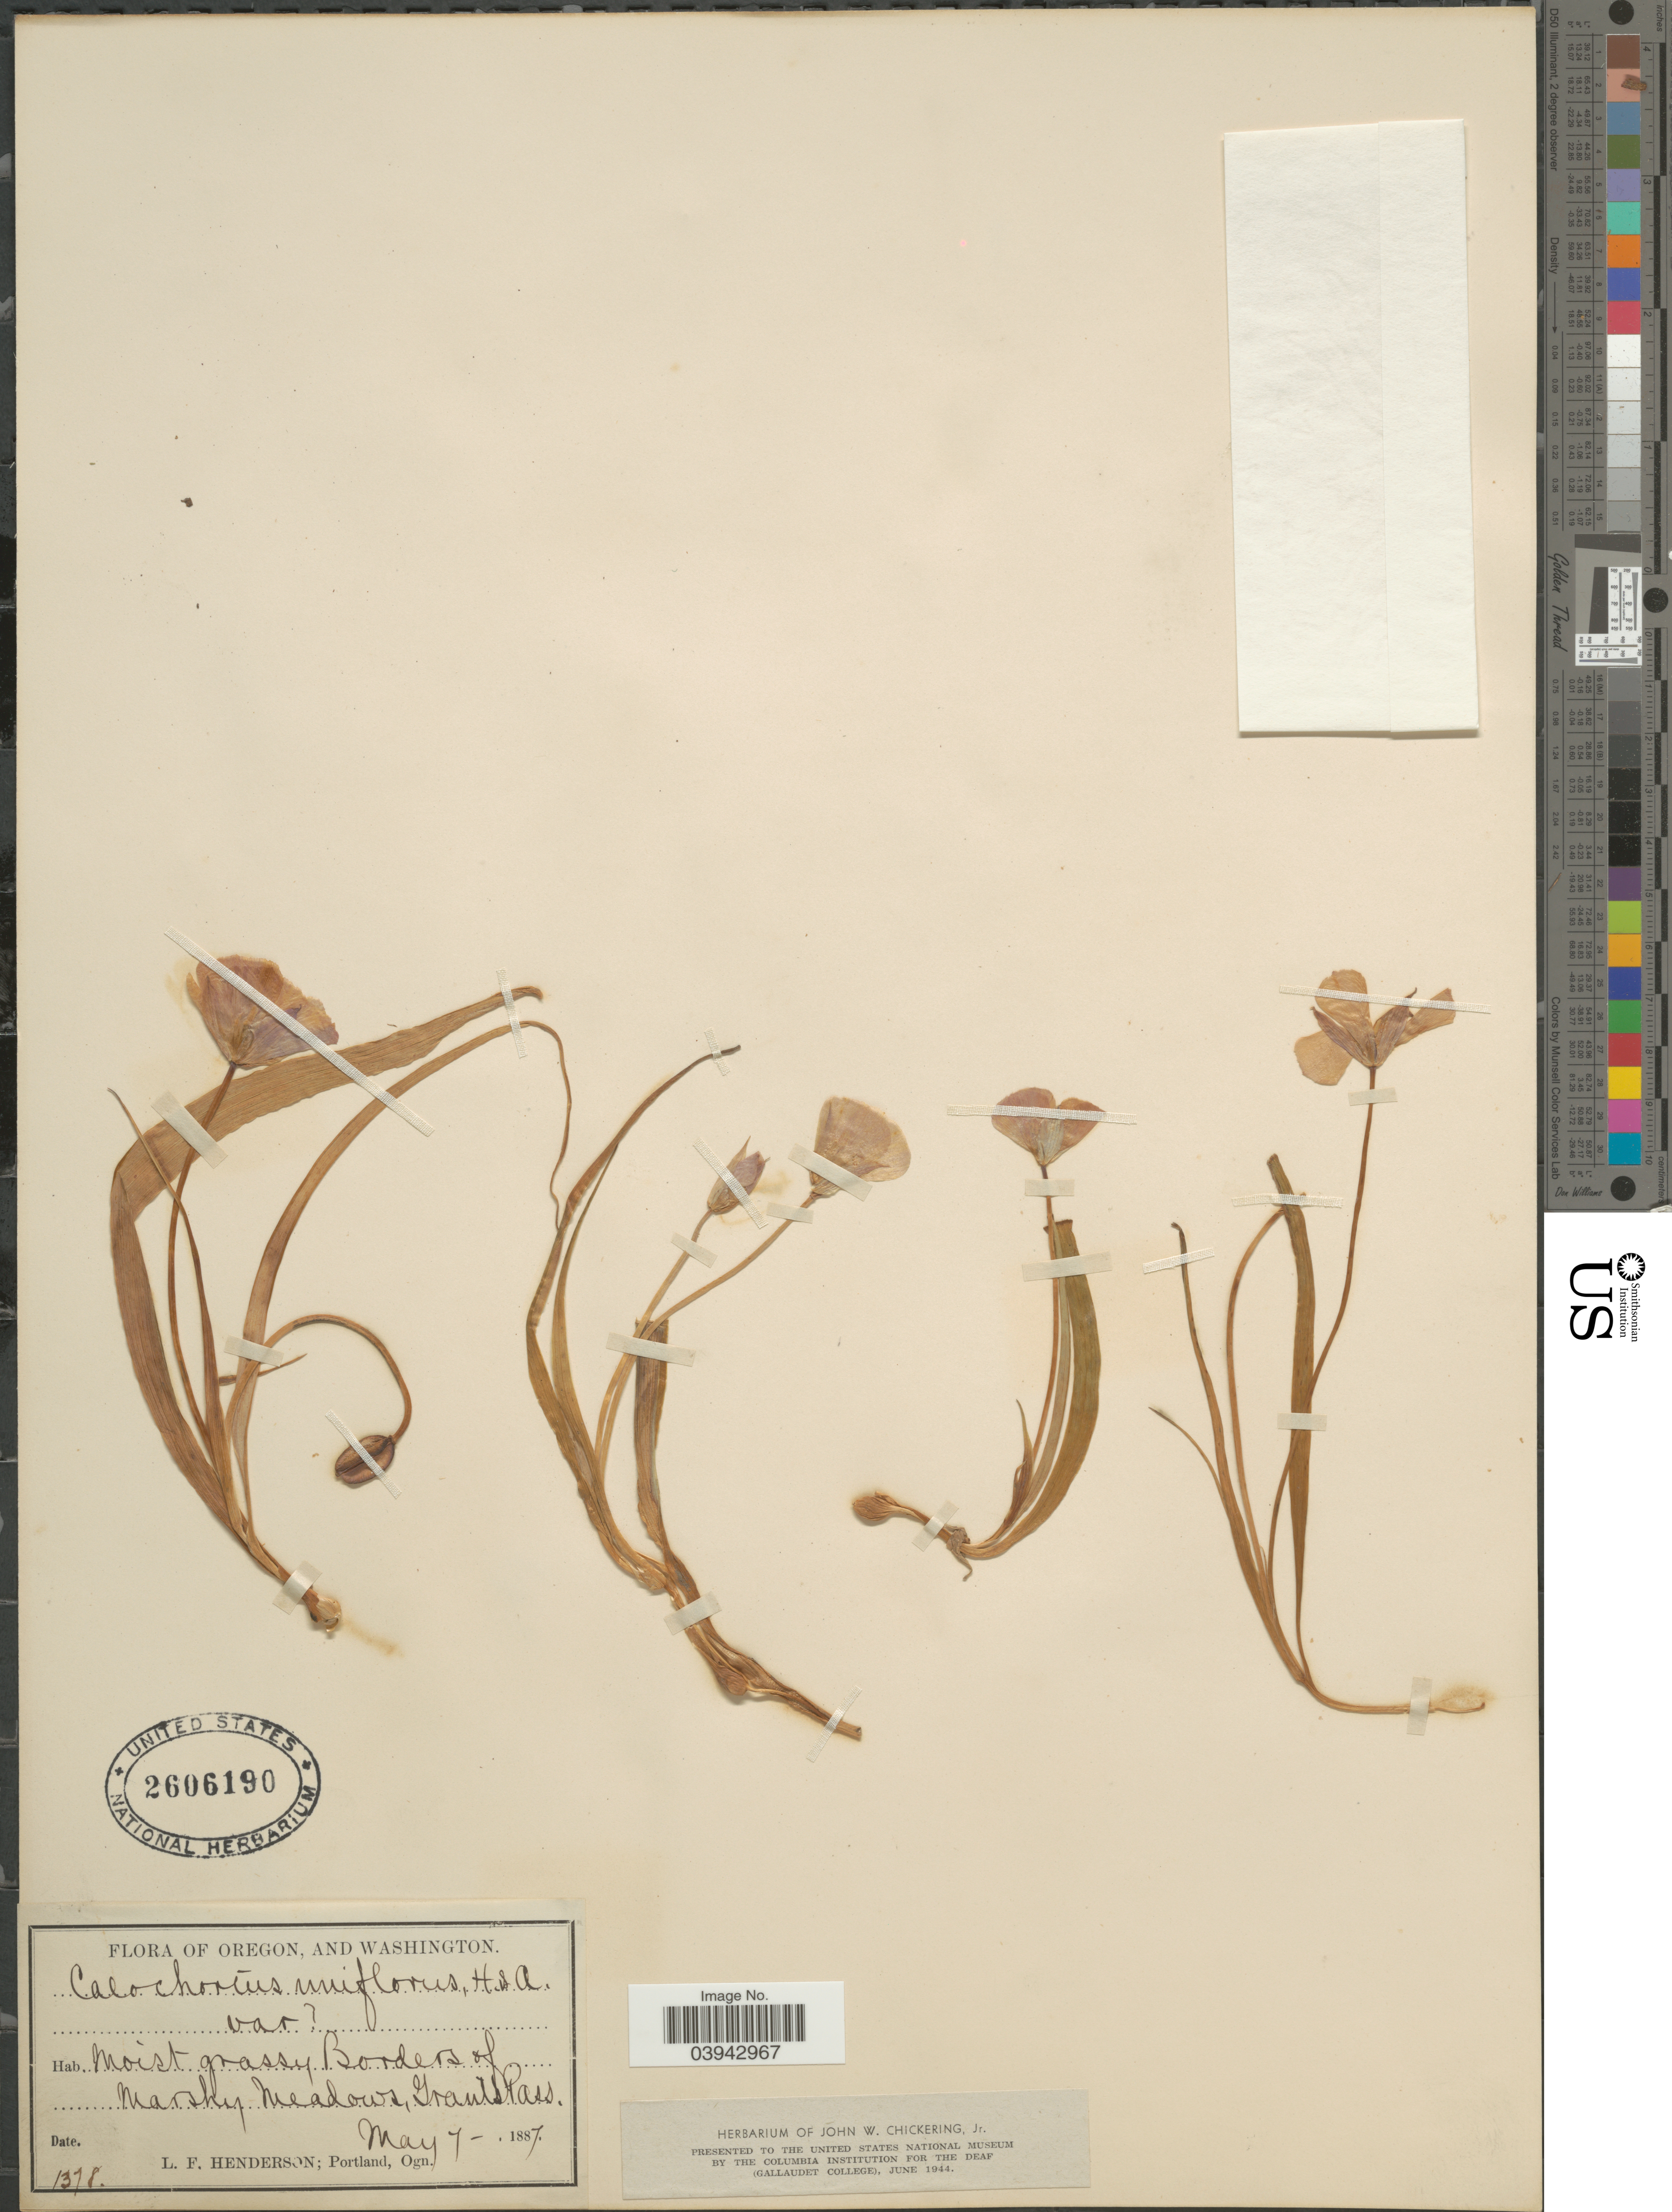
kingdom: Plantae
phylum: Tracheophyta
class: Liliopsida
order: Liliales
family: Liliaceae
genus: Calochortus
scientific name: Calochortus uniflorus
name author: Hook. & Arn.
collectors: L. Henderson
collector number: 1378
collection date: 1887-05-07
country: United States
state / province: Oregon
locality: Borders of Marshy Meadows, Grants Pass.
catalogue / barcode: US 2606190